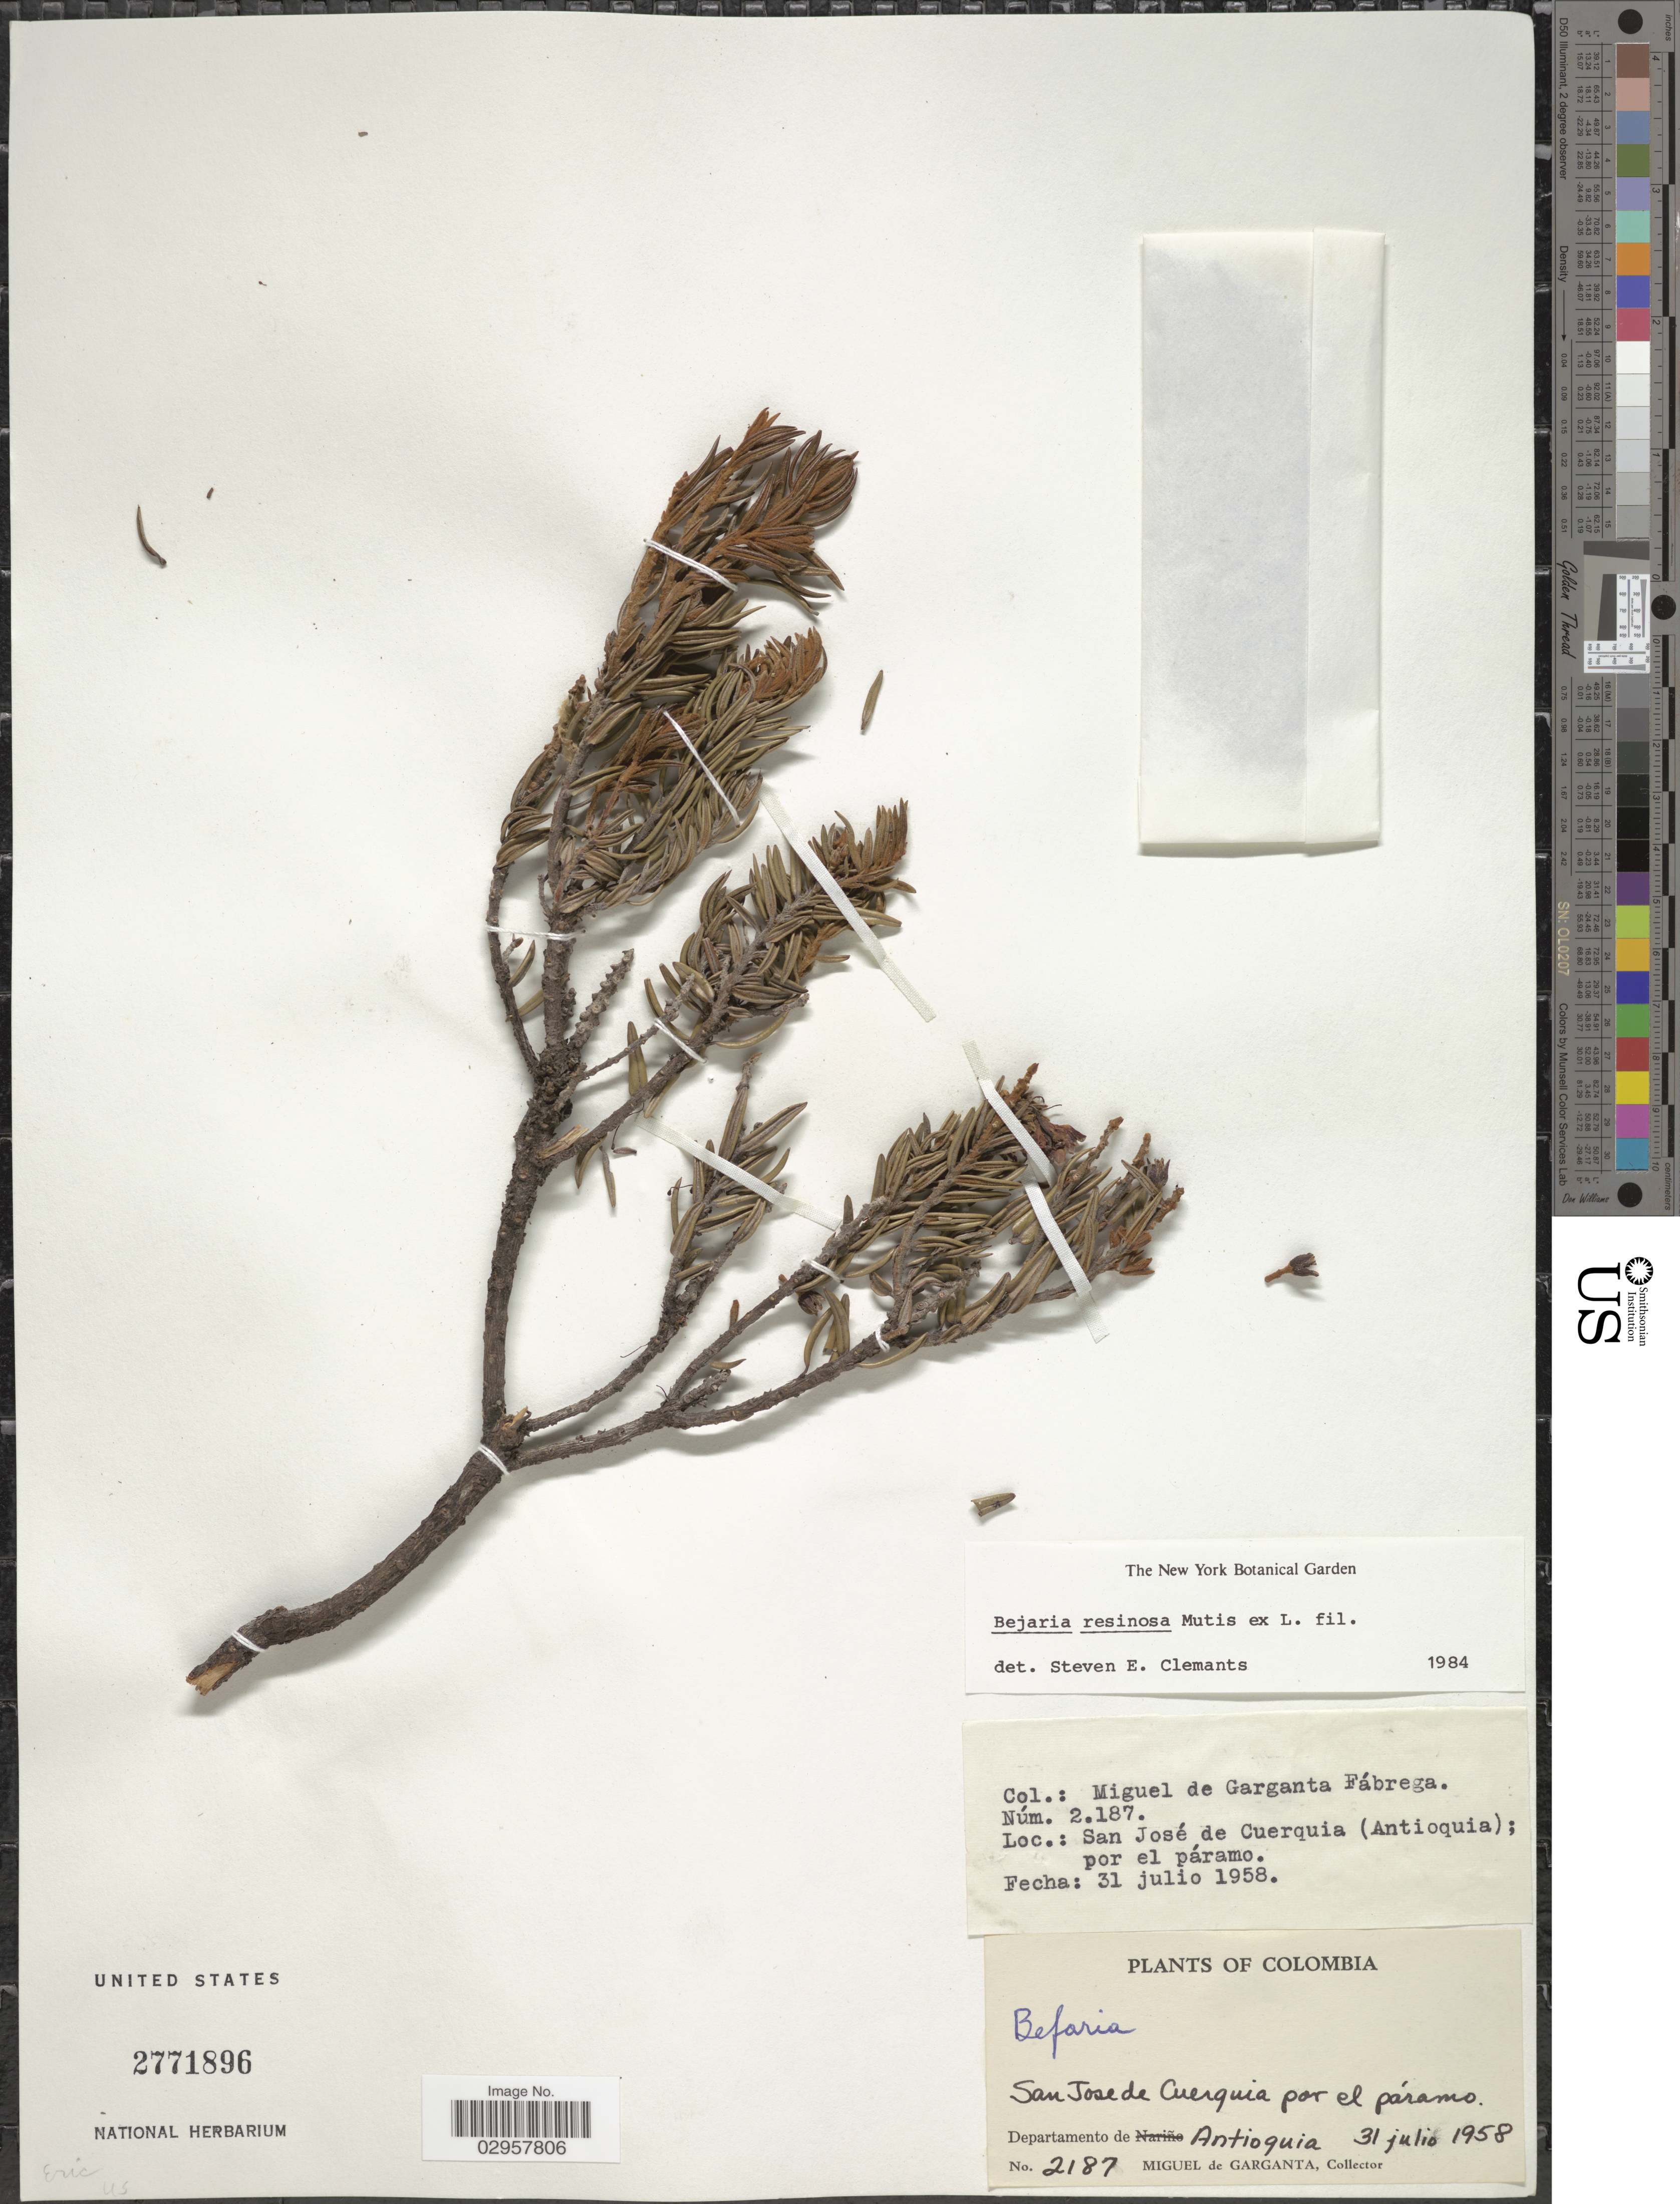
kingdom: Plantae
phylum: Tracheophyta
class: Magnoliopsida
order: Ericales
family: Ericaceae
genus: Befaria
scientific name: Befaria resinosa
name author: Mutis ex L. f.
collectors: M. Garganta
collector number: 2187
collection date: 1958-07-31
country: Colombia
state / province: Antioquia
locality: San Jose de Cuerquia por el páramo. Departamento de Antioquia.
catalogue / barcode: US 2771896